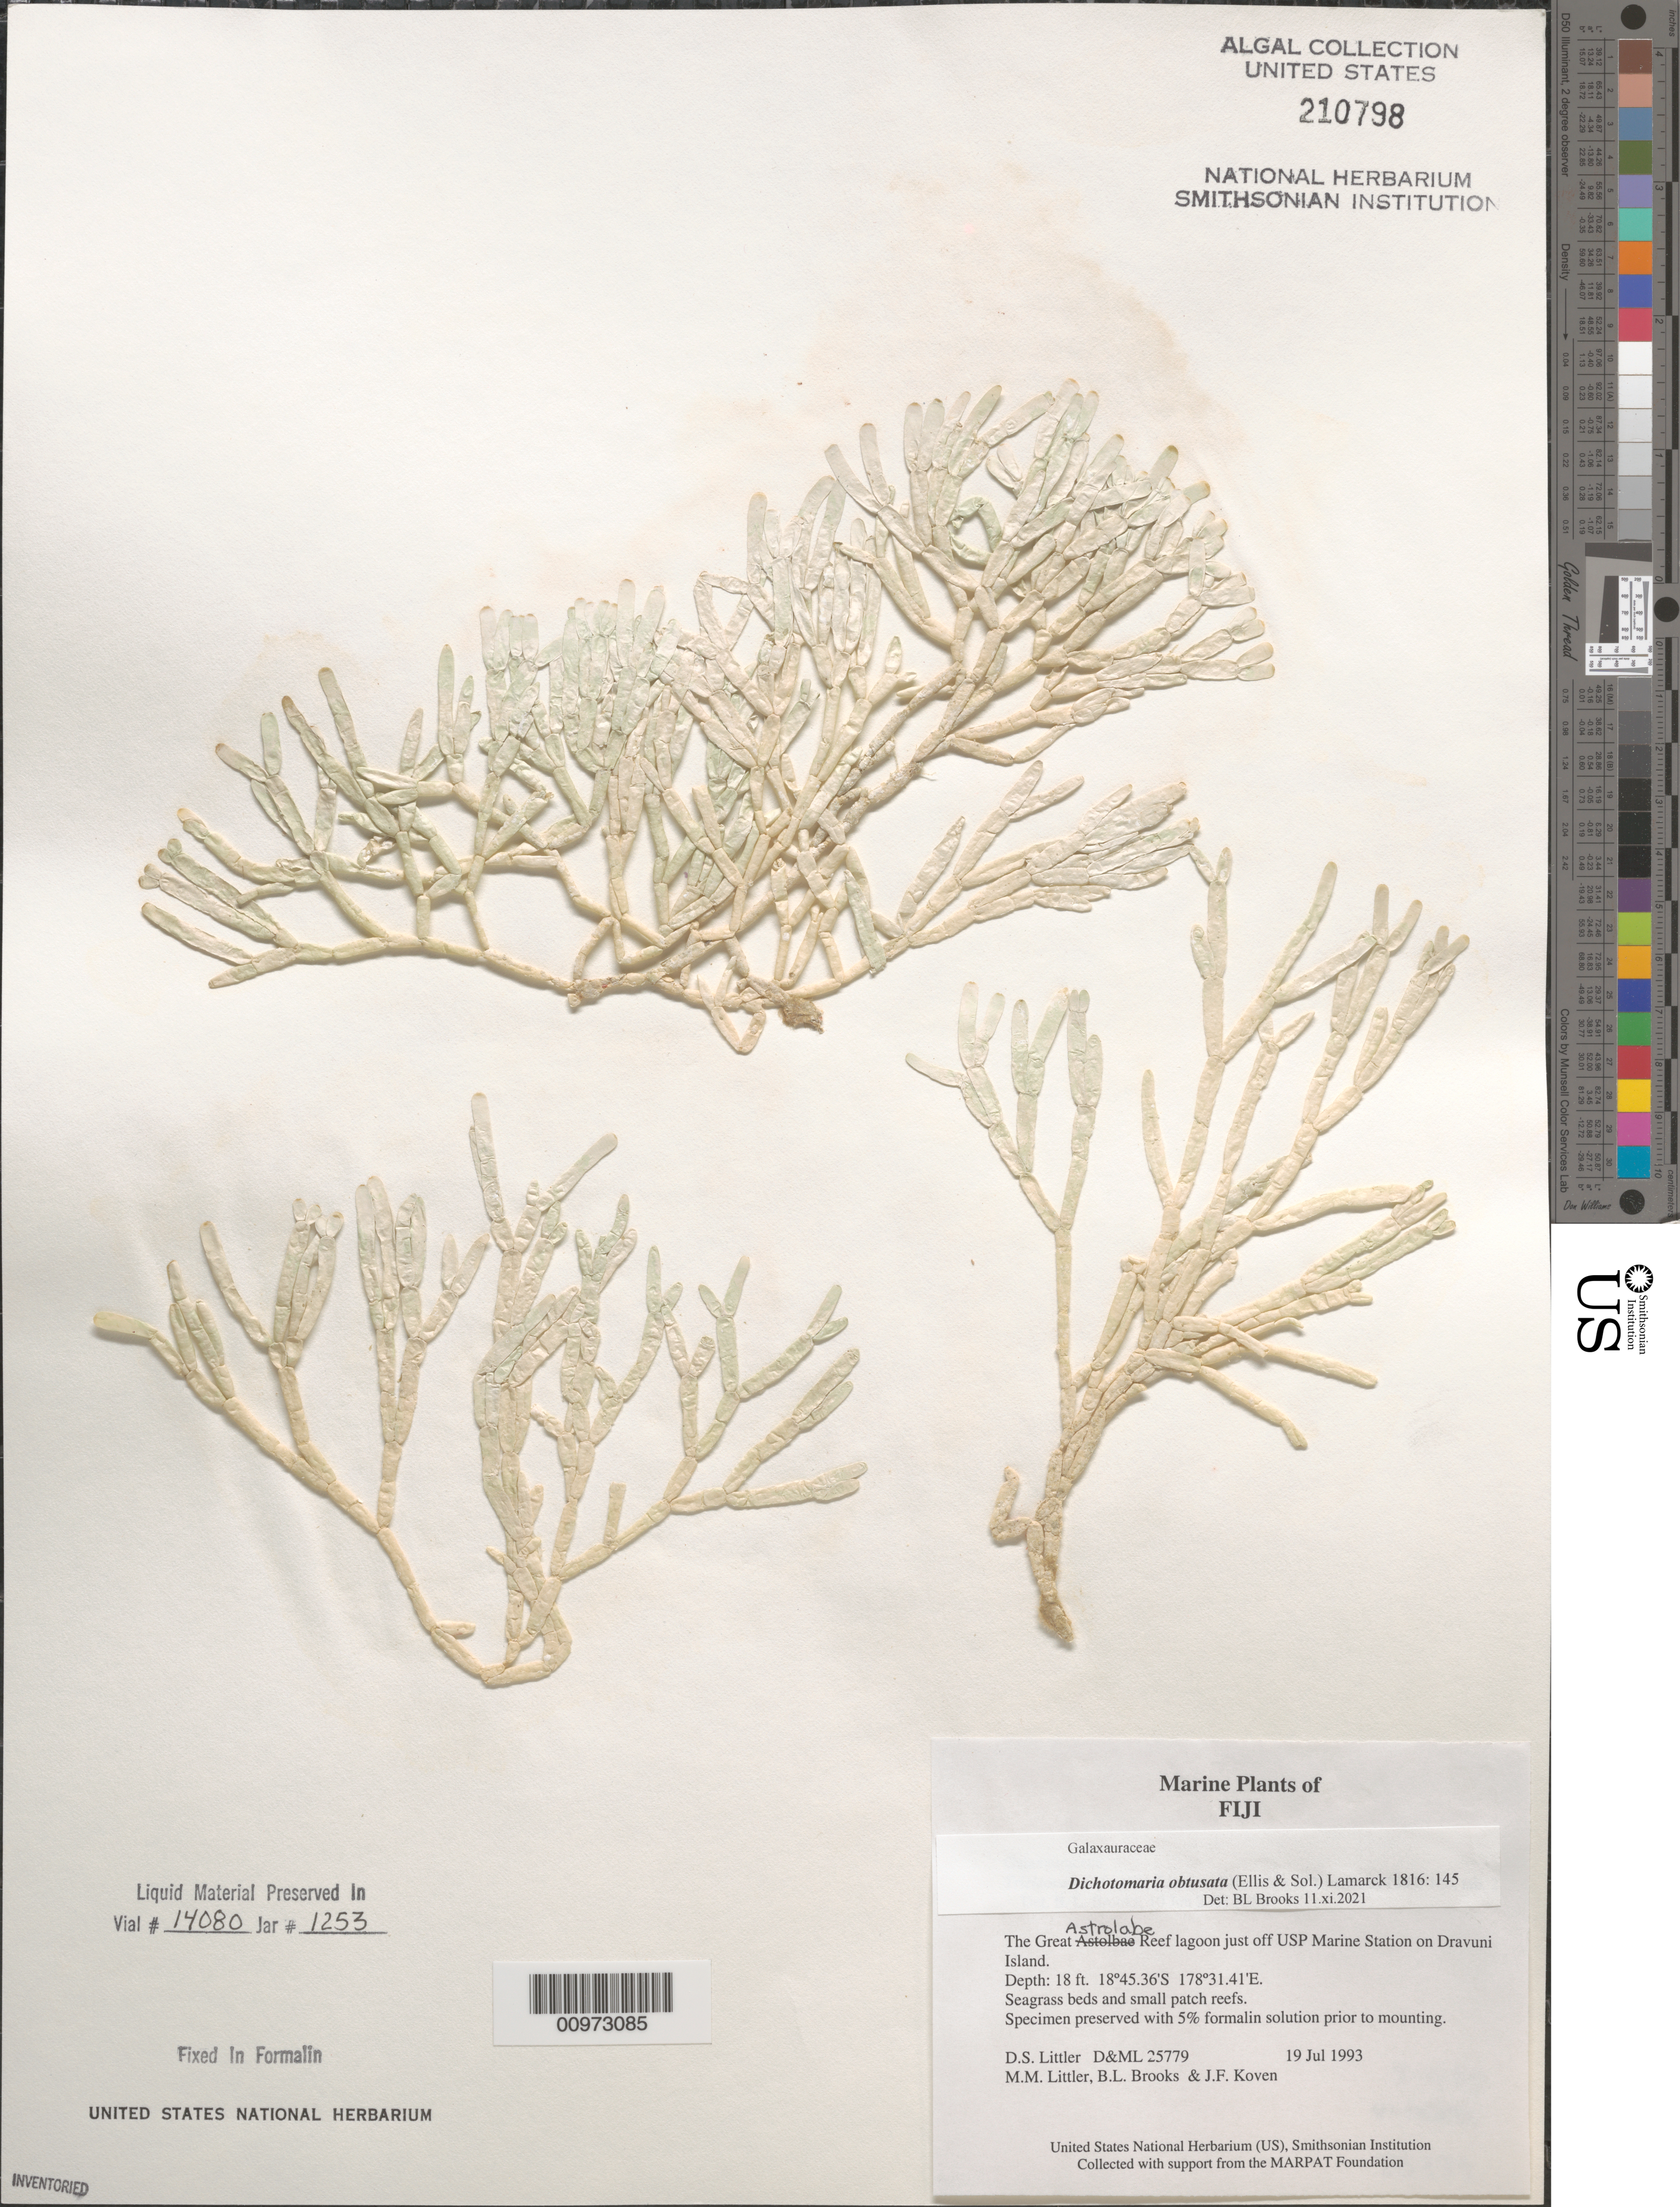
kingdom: Plantae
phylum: Rhodophyta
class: Florideophyceae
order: Nemaliales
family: Galaxauraceae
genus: Dichotomaria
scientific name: Dichotomaria obtusata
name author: (Ellis & Sol.) Lam.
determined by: Brooks, B. L., (BOT), Smithsonian Institution - National Museum of Natural History (UNITED STATES)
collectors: D. S. Littler, M. M. Littler, B. Brooks & J. Koven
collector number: D&ML 25779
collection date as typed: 19 Jul 1993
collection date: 1993-07-19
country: Fiji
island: Dravuni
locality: Great Astrolabe Reef lagoon just off USP Marine Station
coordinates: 18 45.36'S, 178 31.41'E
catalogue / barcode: US 210798